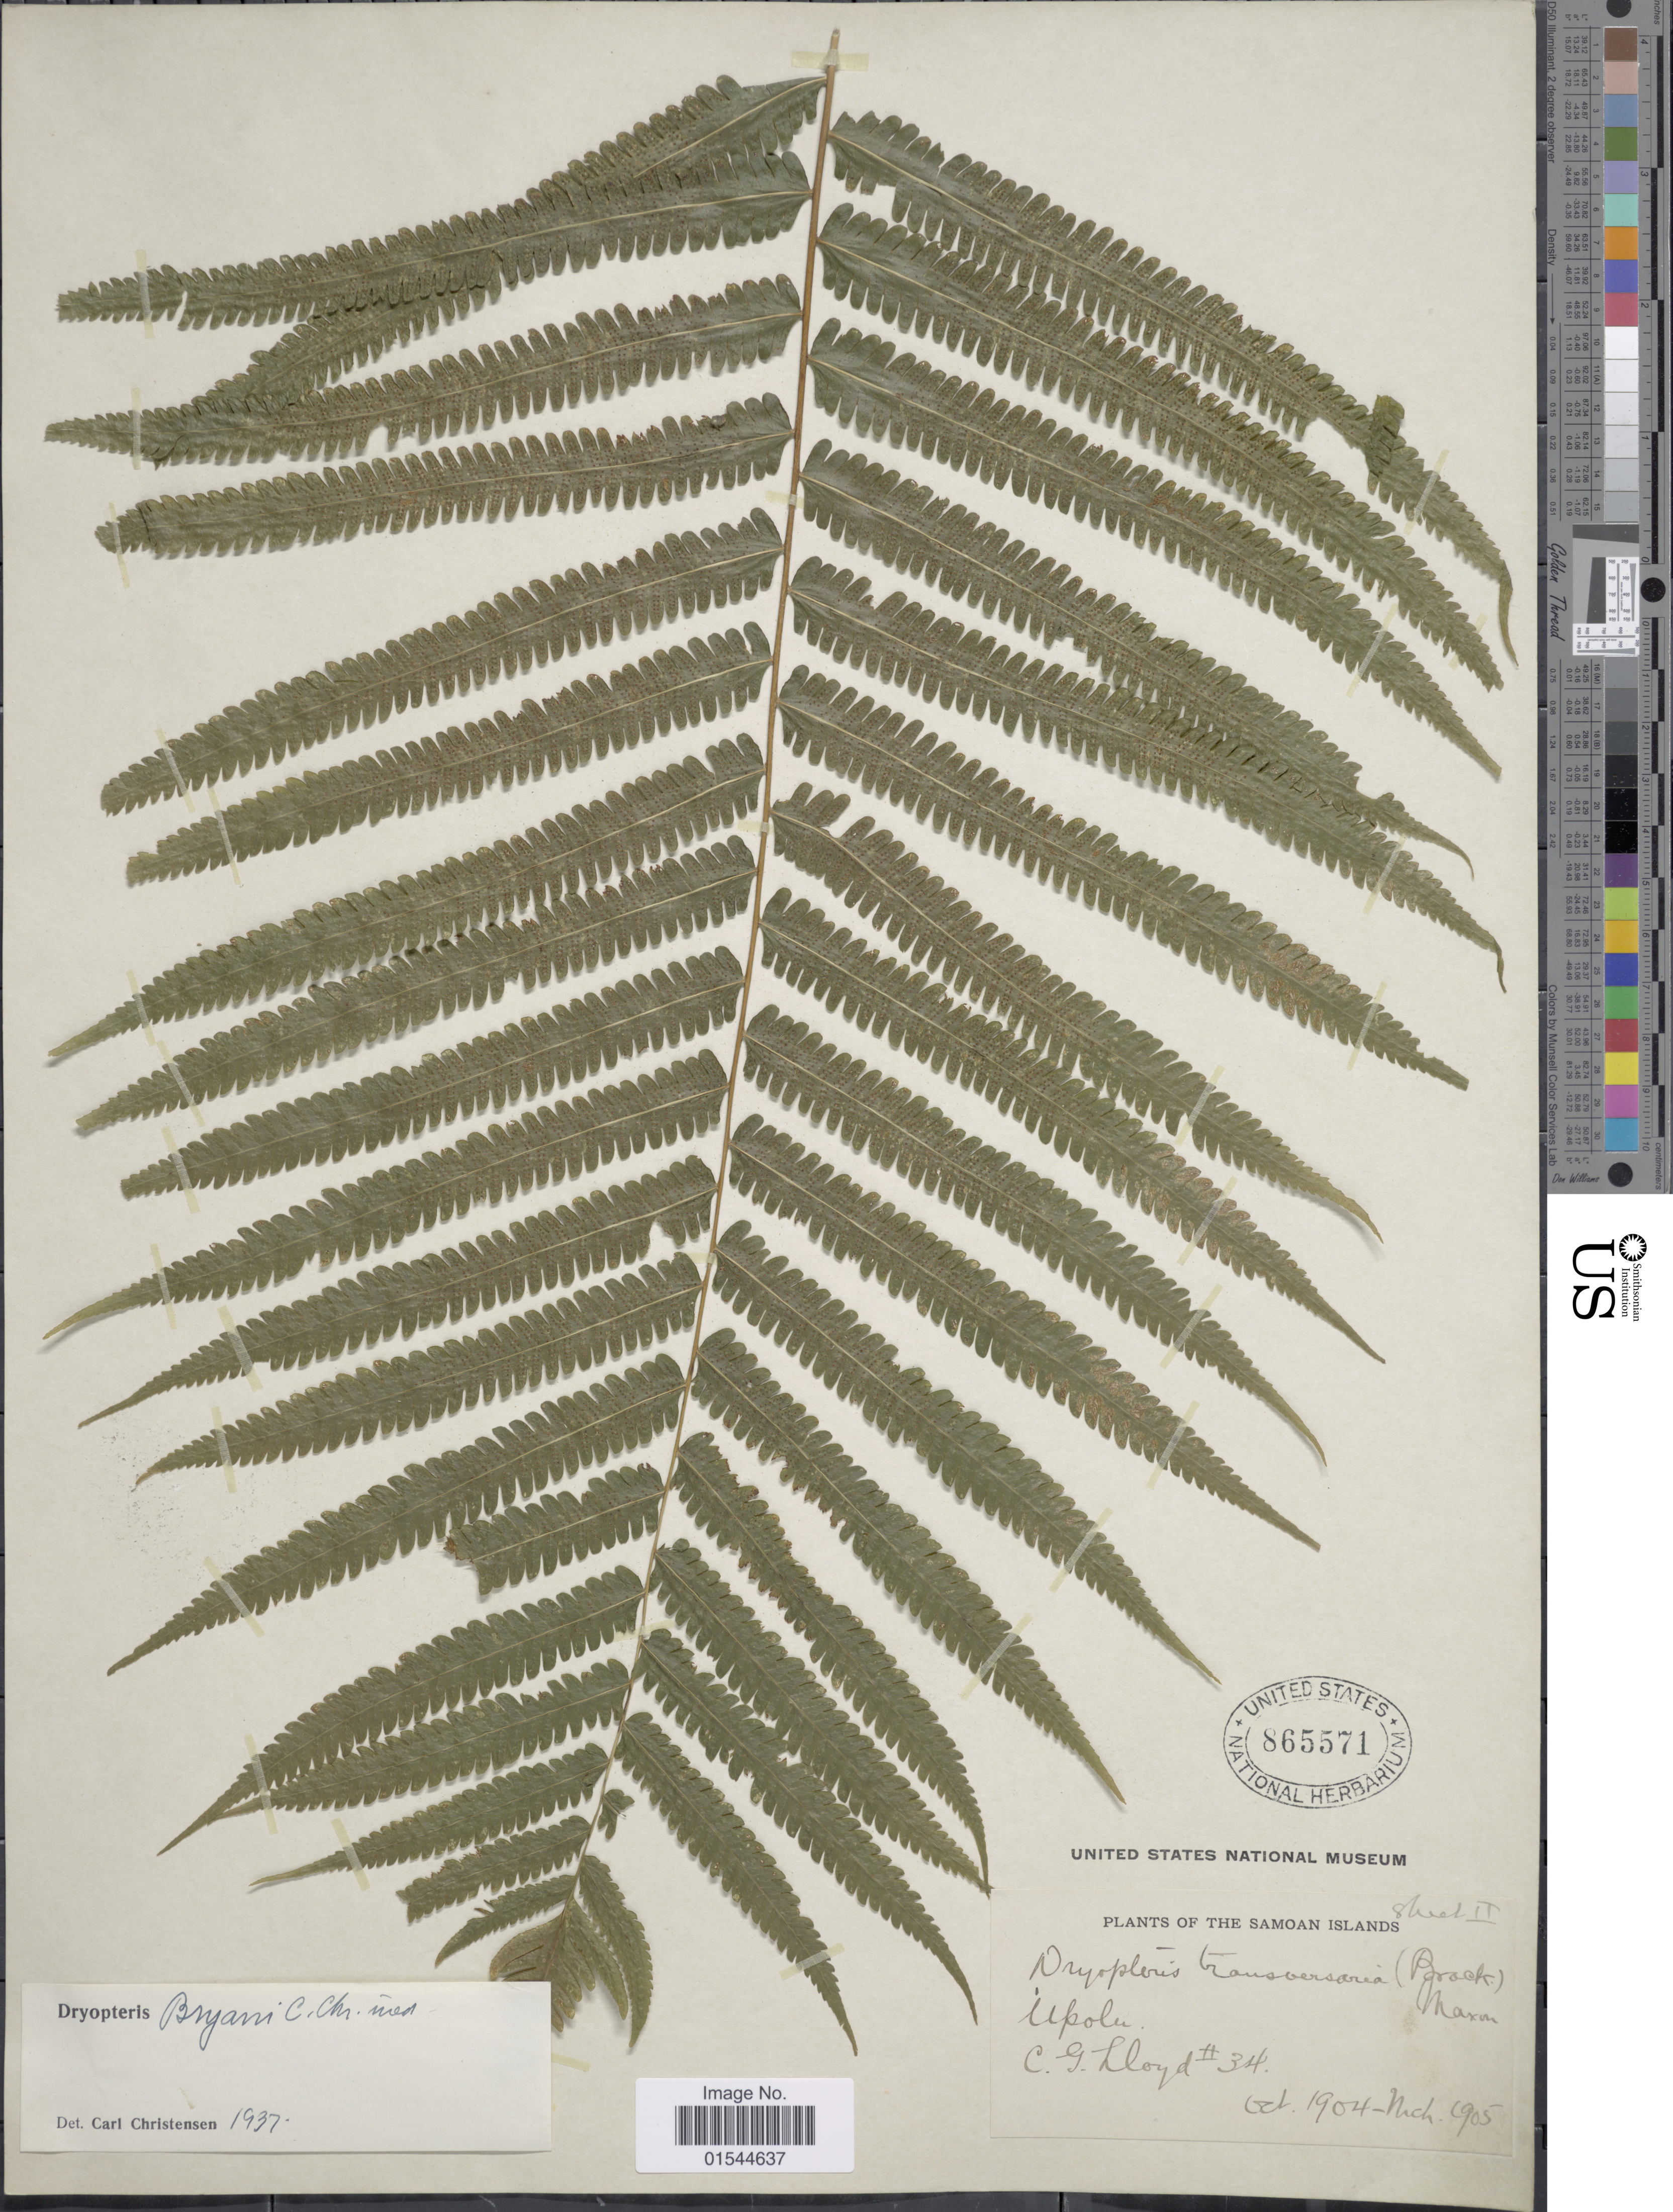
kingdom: Plantae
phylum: Tracheophyta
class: Polypodiopsida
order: Polypodiales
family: Thelypteridaceae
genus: Pneumatopteris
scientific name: Pneumatopteris bryanii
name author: (C. Chr.) Holttum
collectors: C. G. Lloyd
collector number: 34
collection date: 1904-10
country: Samoa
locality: Samoan Islands, Upolu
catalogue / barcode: US 865571